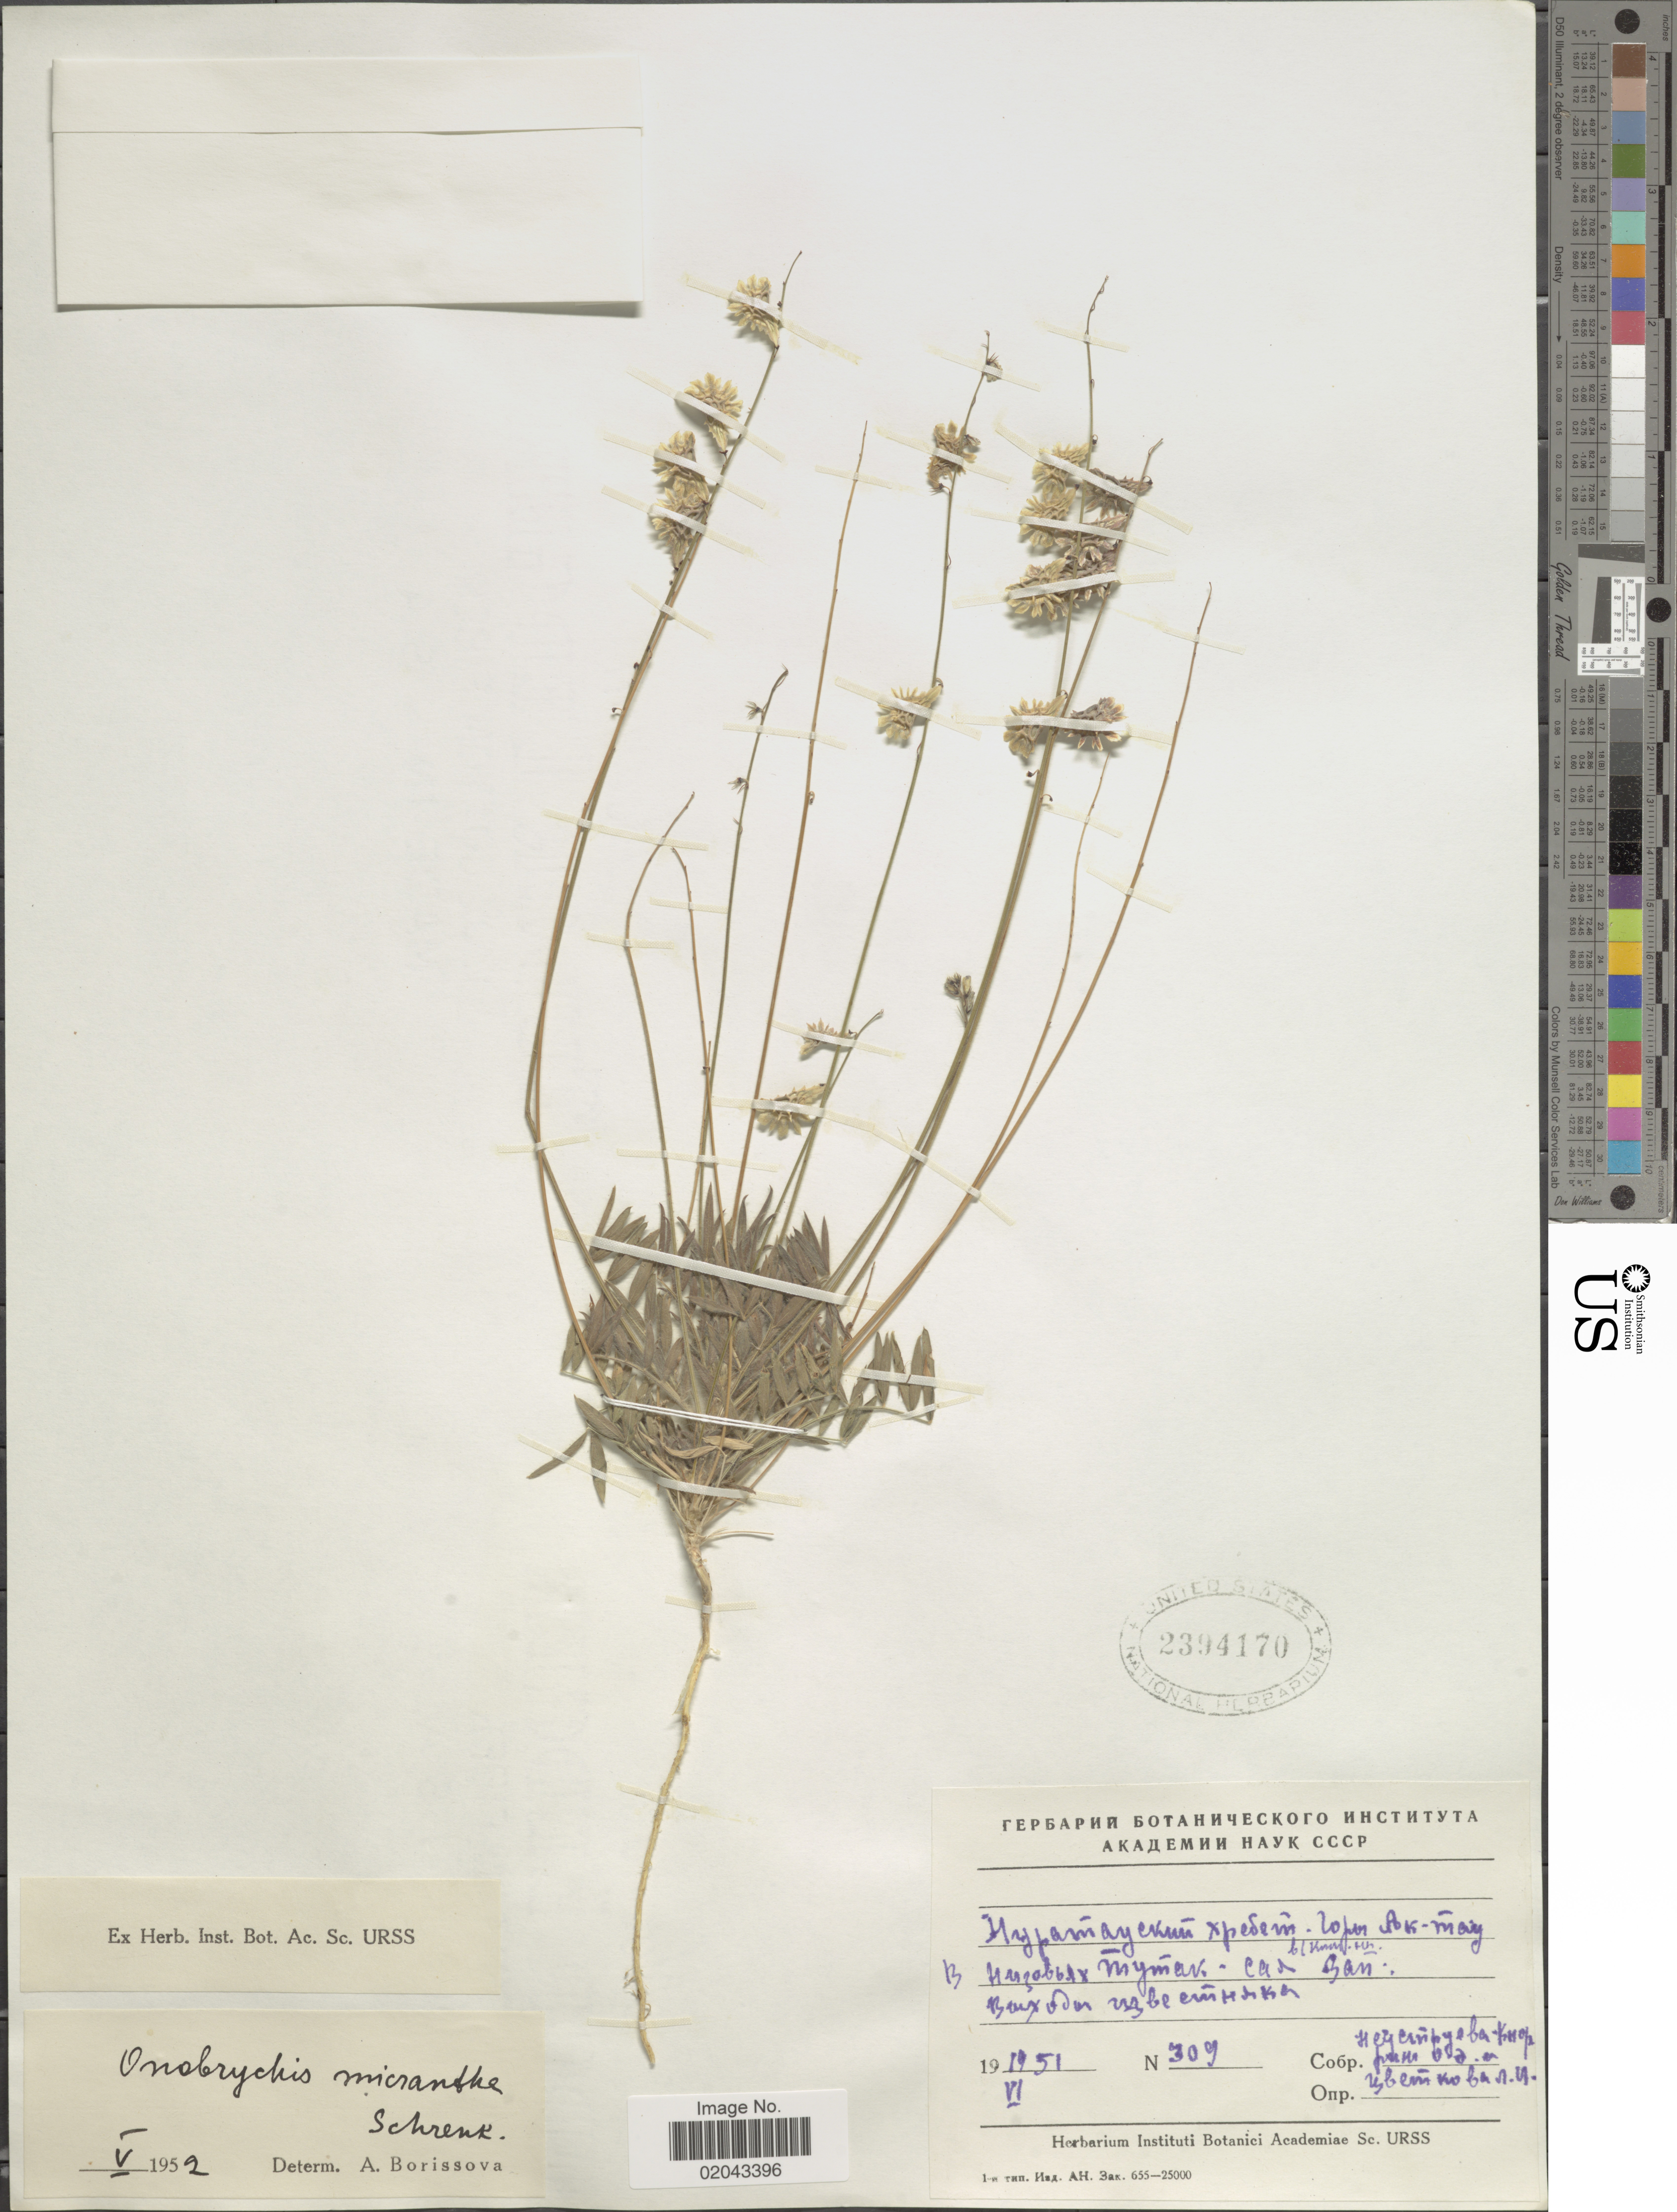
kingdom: Plantae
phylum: Tracheophyta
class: Magnoliopsida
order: Fabales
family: Fabaceae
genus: Onobrychis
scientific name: Onobrychis micrantha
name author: Schrenk ex Fisch. & C.A. Mey.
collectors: O. Neustrueva-Knorring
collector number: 309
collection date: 1951-06-19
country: Uzbekistan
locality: Aktau Mountains/ Nuratau Khrebet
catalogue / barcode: US 2394170